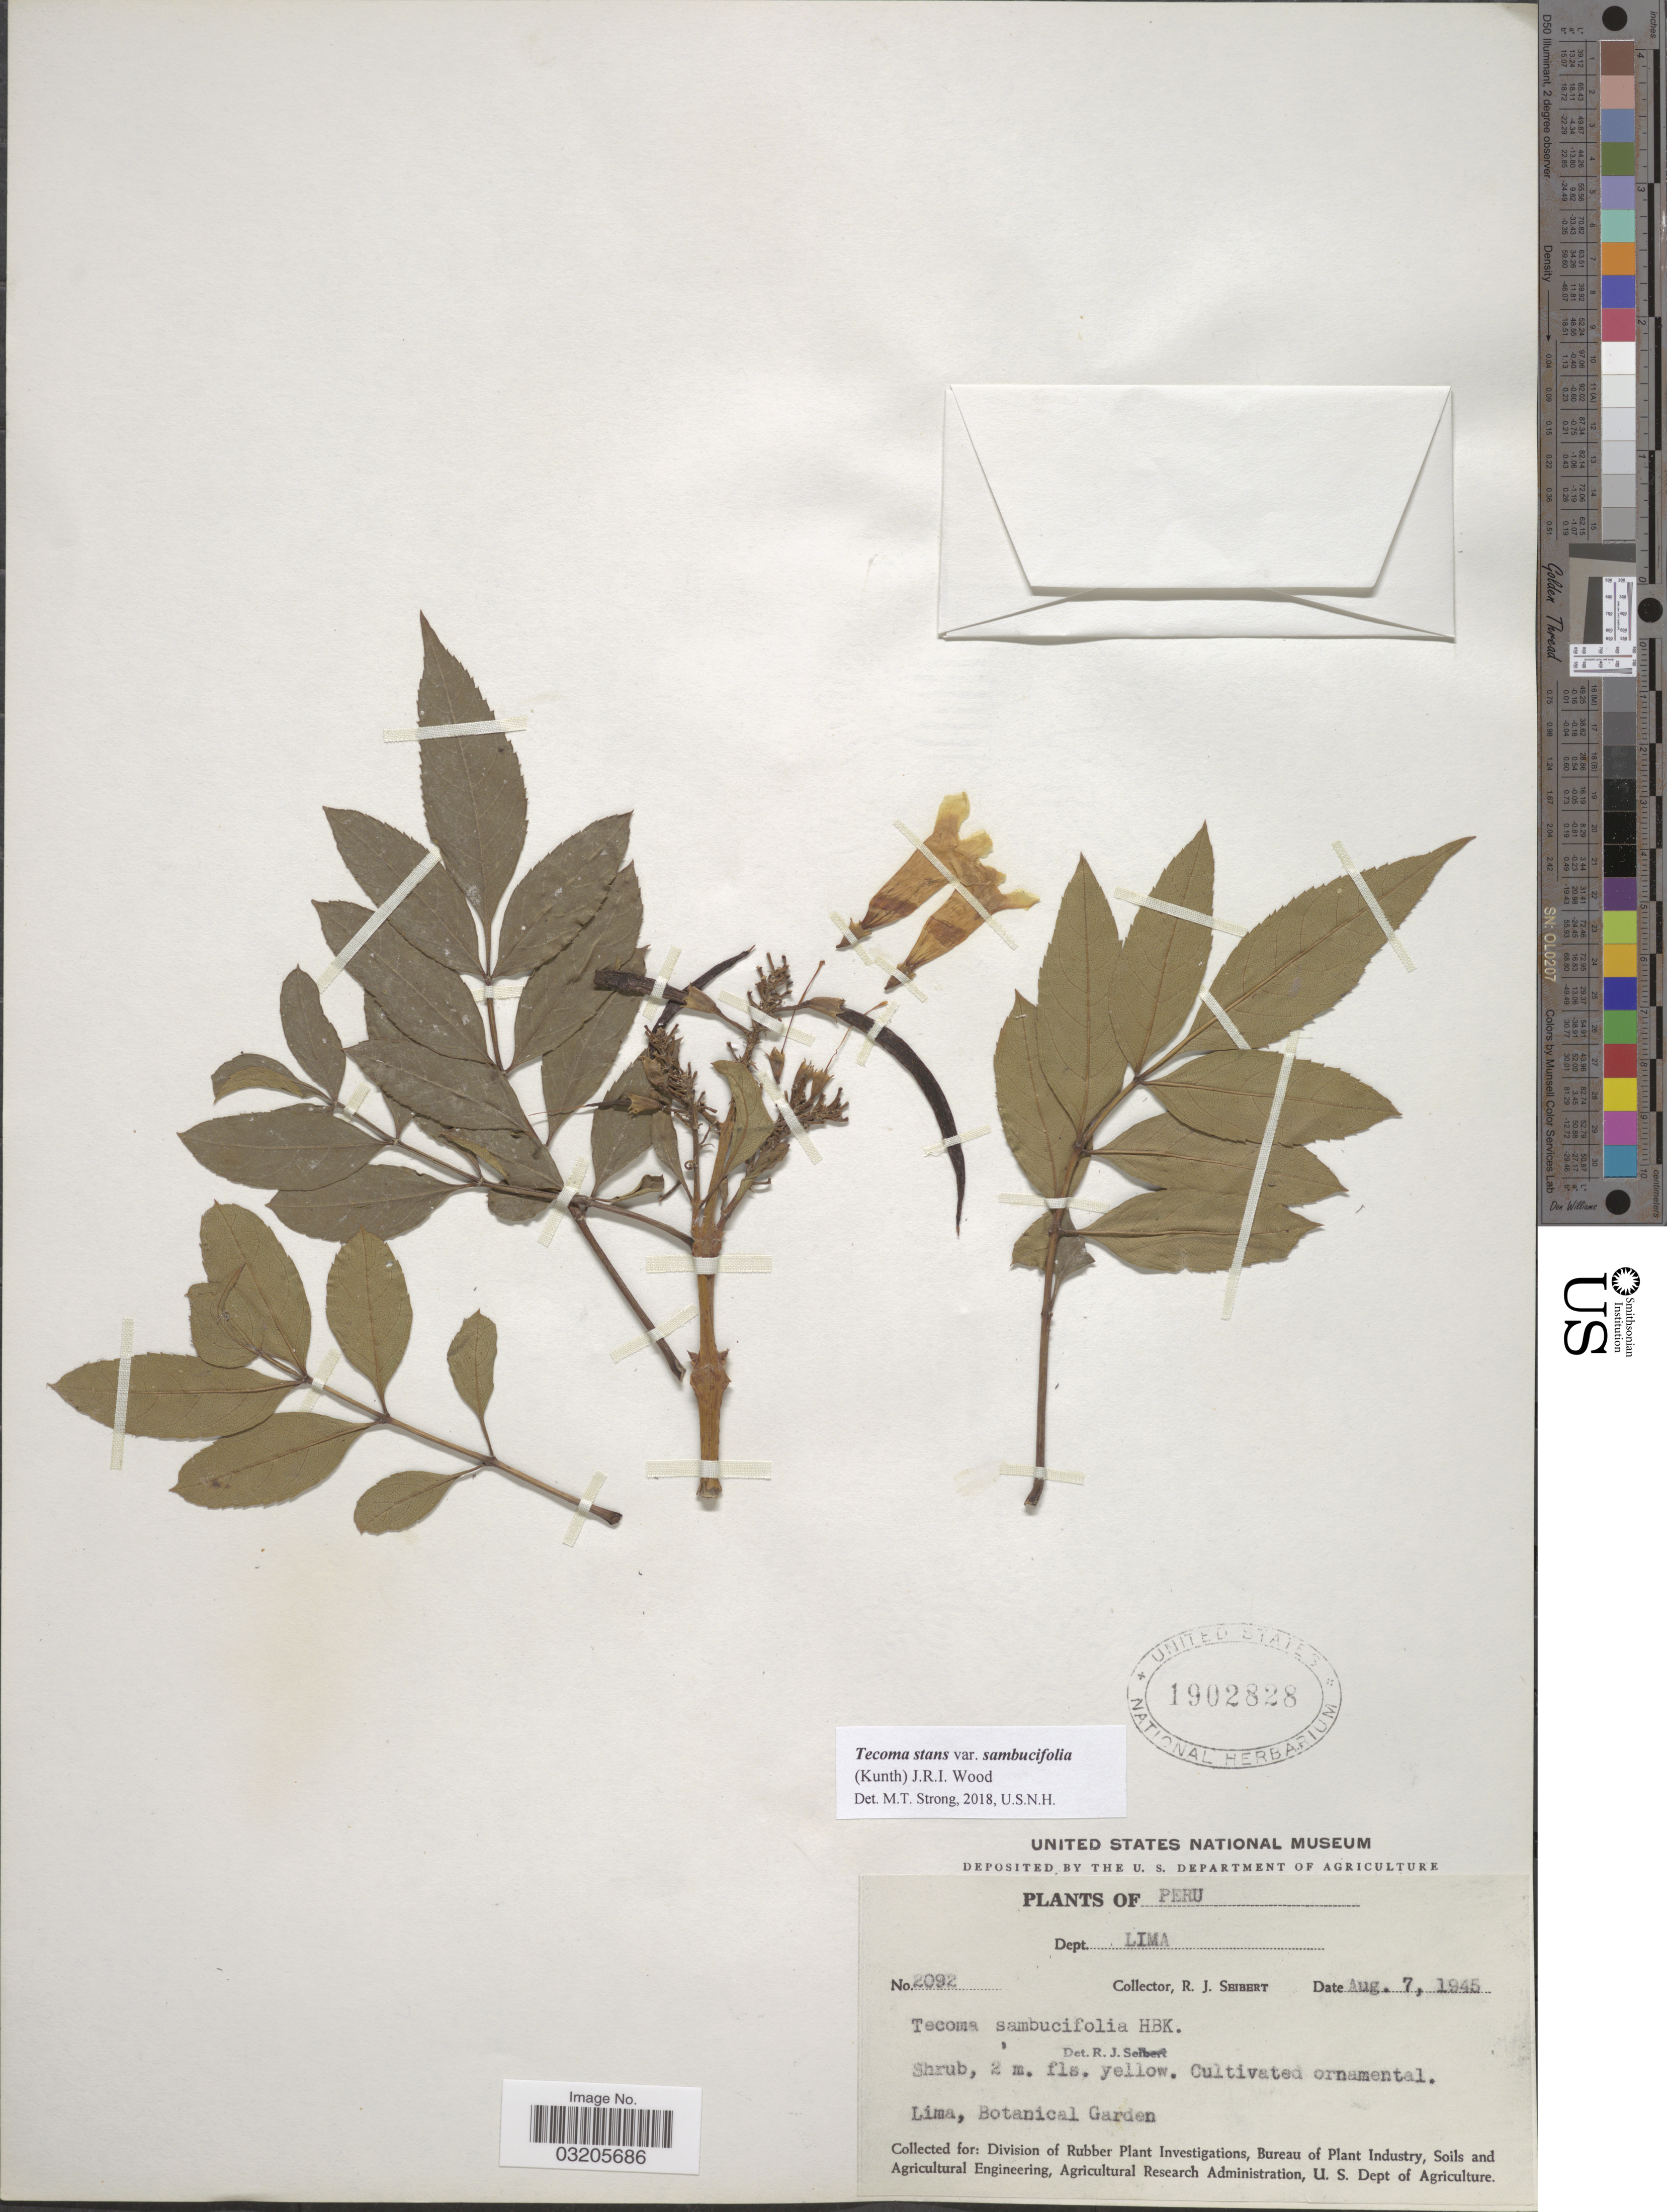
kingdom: Plantae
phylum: Tracheophyta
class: Magnoliopsida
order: Lamiales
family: Bignoniaceae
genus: Tecoma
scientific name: Tecoma stans var. sambucifolia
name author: (Kunth) J.R.I. Wood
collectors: R. J. Seibert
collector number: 2092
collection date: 1945-08-07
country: Peru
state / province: Lima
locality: Dept. Lima. Botanical Garden.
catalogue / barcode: US 1902828